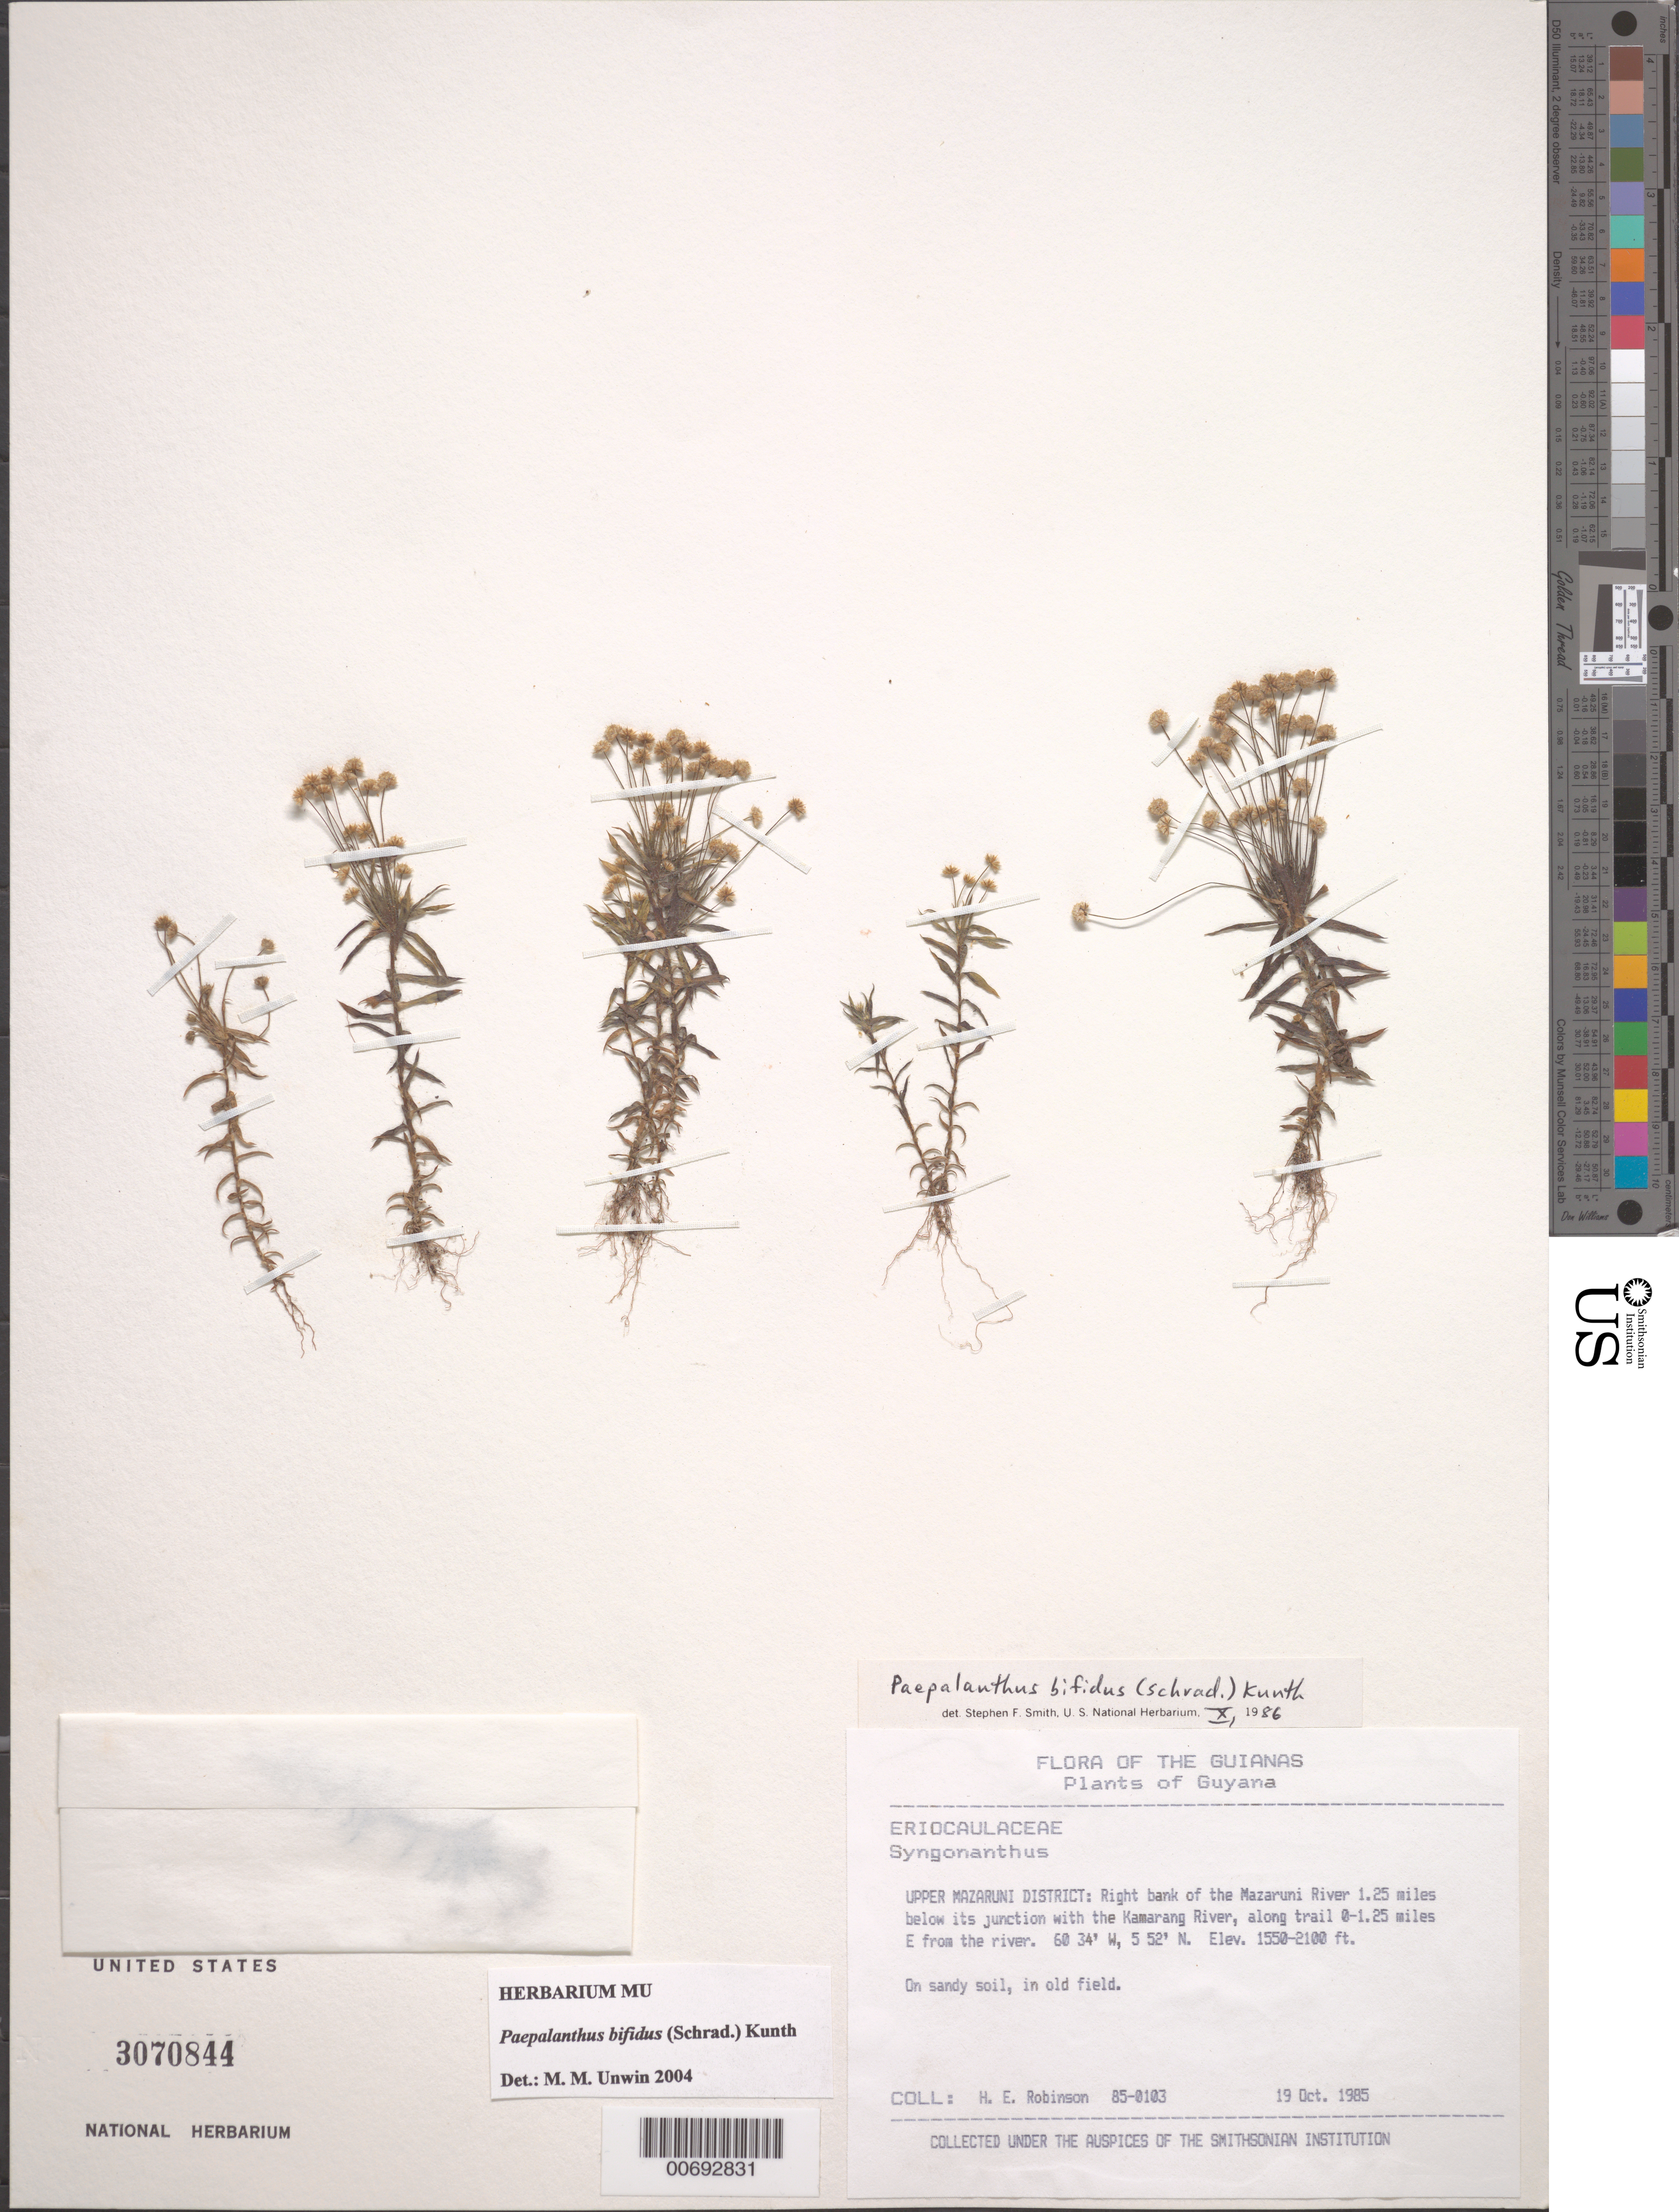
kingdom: Plantae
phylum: Tracheophyta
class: Liliopsida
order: Poales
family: Eriocaulaceae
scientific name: Giuliettia bifida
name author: (Schrad.) Andrino & Sano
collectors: H. Robinson & D. B. Lellinger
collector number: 850103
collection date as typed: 18 October 1985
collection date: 1985-10-18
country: Guyana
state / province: Cuyuni-Mazaruni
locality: Along trail to 2 km E of Mazaruni R, 2.4 km below junction with Kamarang R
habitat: Sandy soil, old field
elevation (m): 472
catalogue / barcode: US 3070844